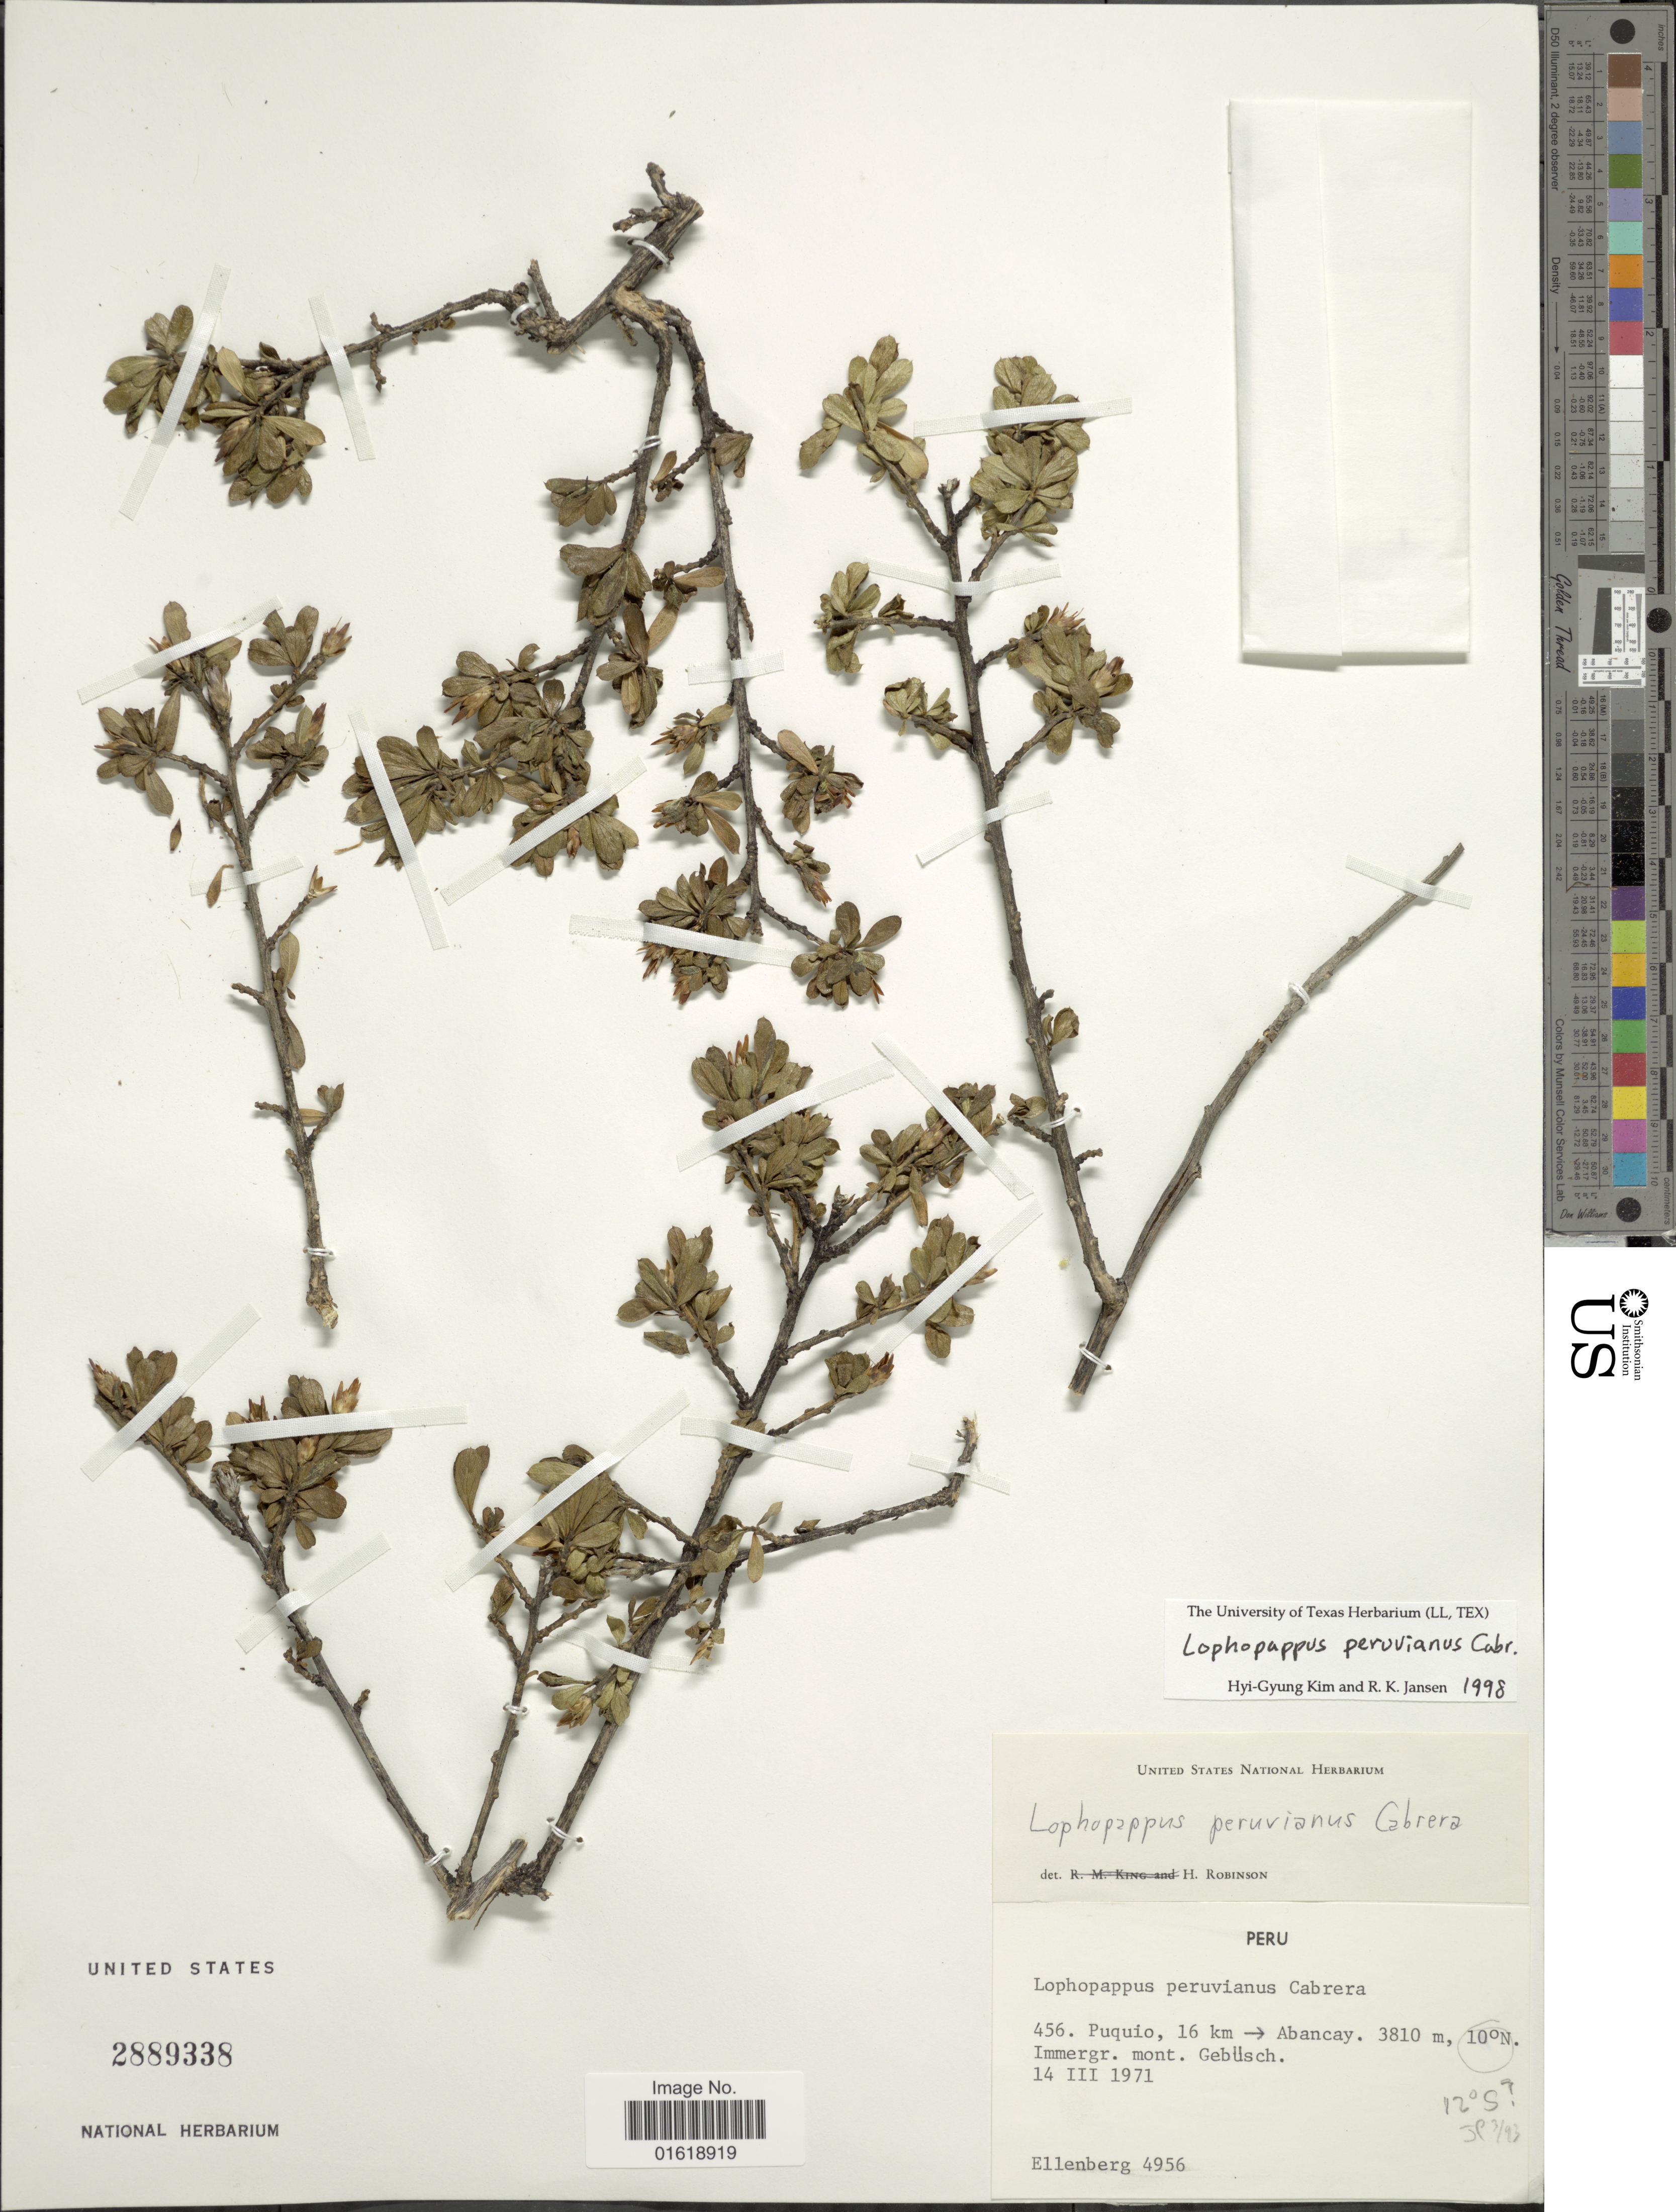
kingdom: Plantae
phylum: Tracheophyta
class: Magnoliopsida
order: Asterales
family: Asteraceae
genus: Lophopappus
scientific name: Lophopappus peruvianus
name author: Cabrera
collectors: D. Burch, R. K. Baker & R. Oliver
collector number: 4956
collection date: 1971-03-14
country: Peru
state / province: Ayacucho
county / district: Lucanas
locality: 456. Puquio, 16 km -> Abancay.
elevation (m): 3810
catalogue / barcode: US 2889338